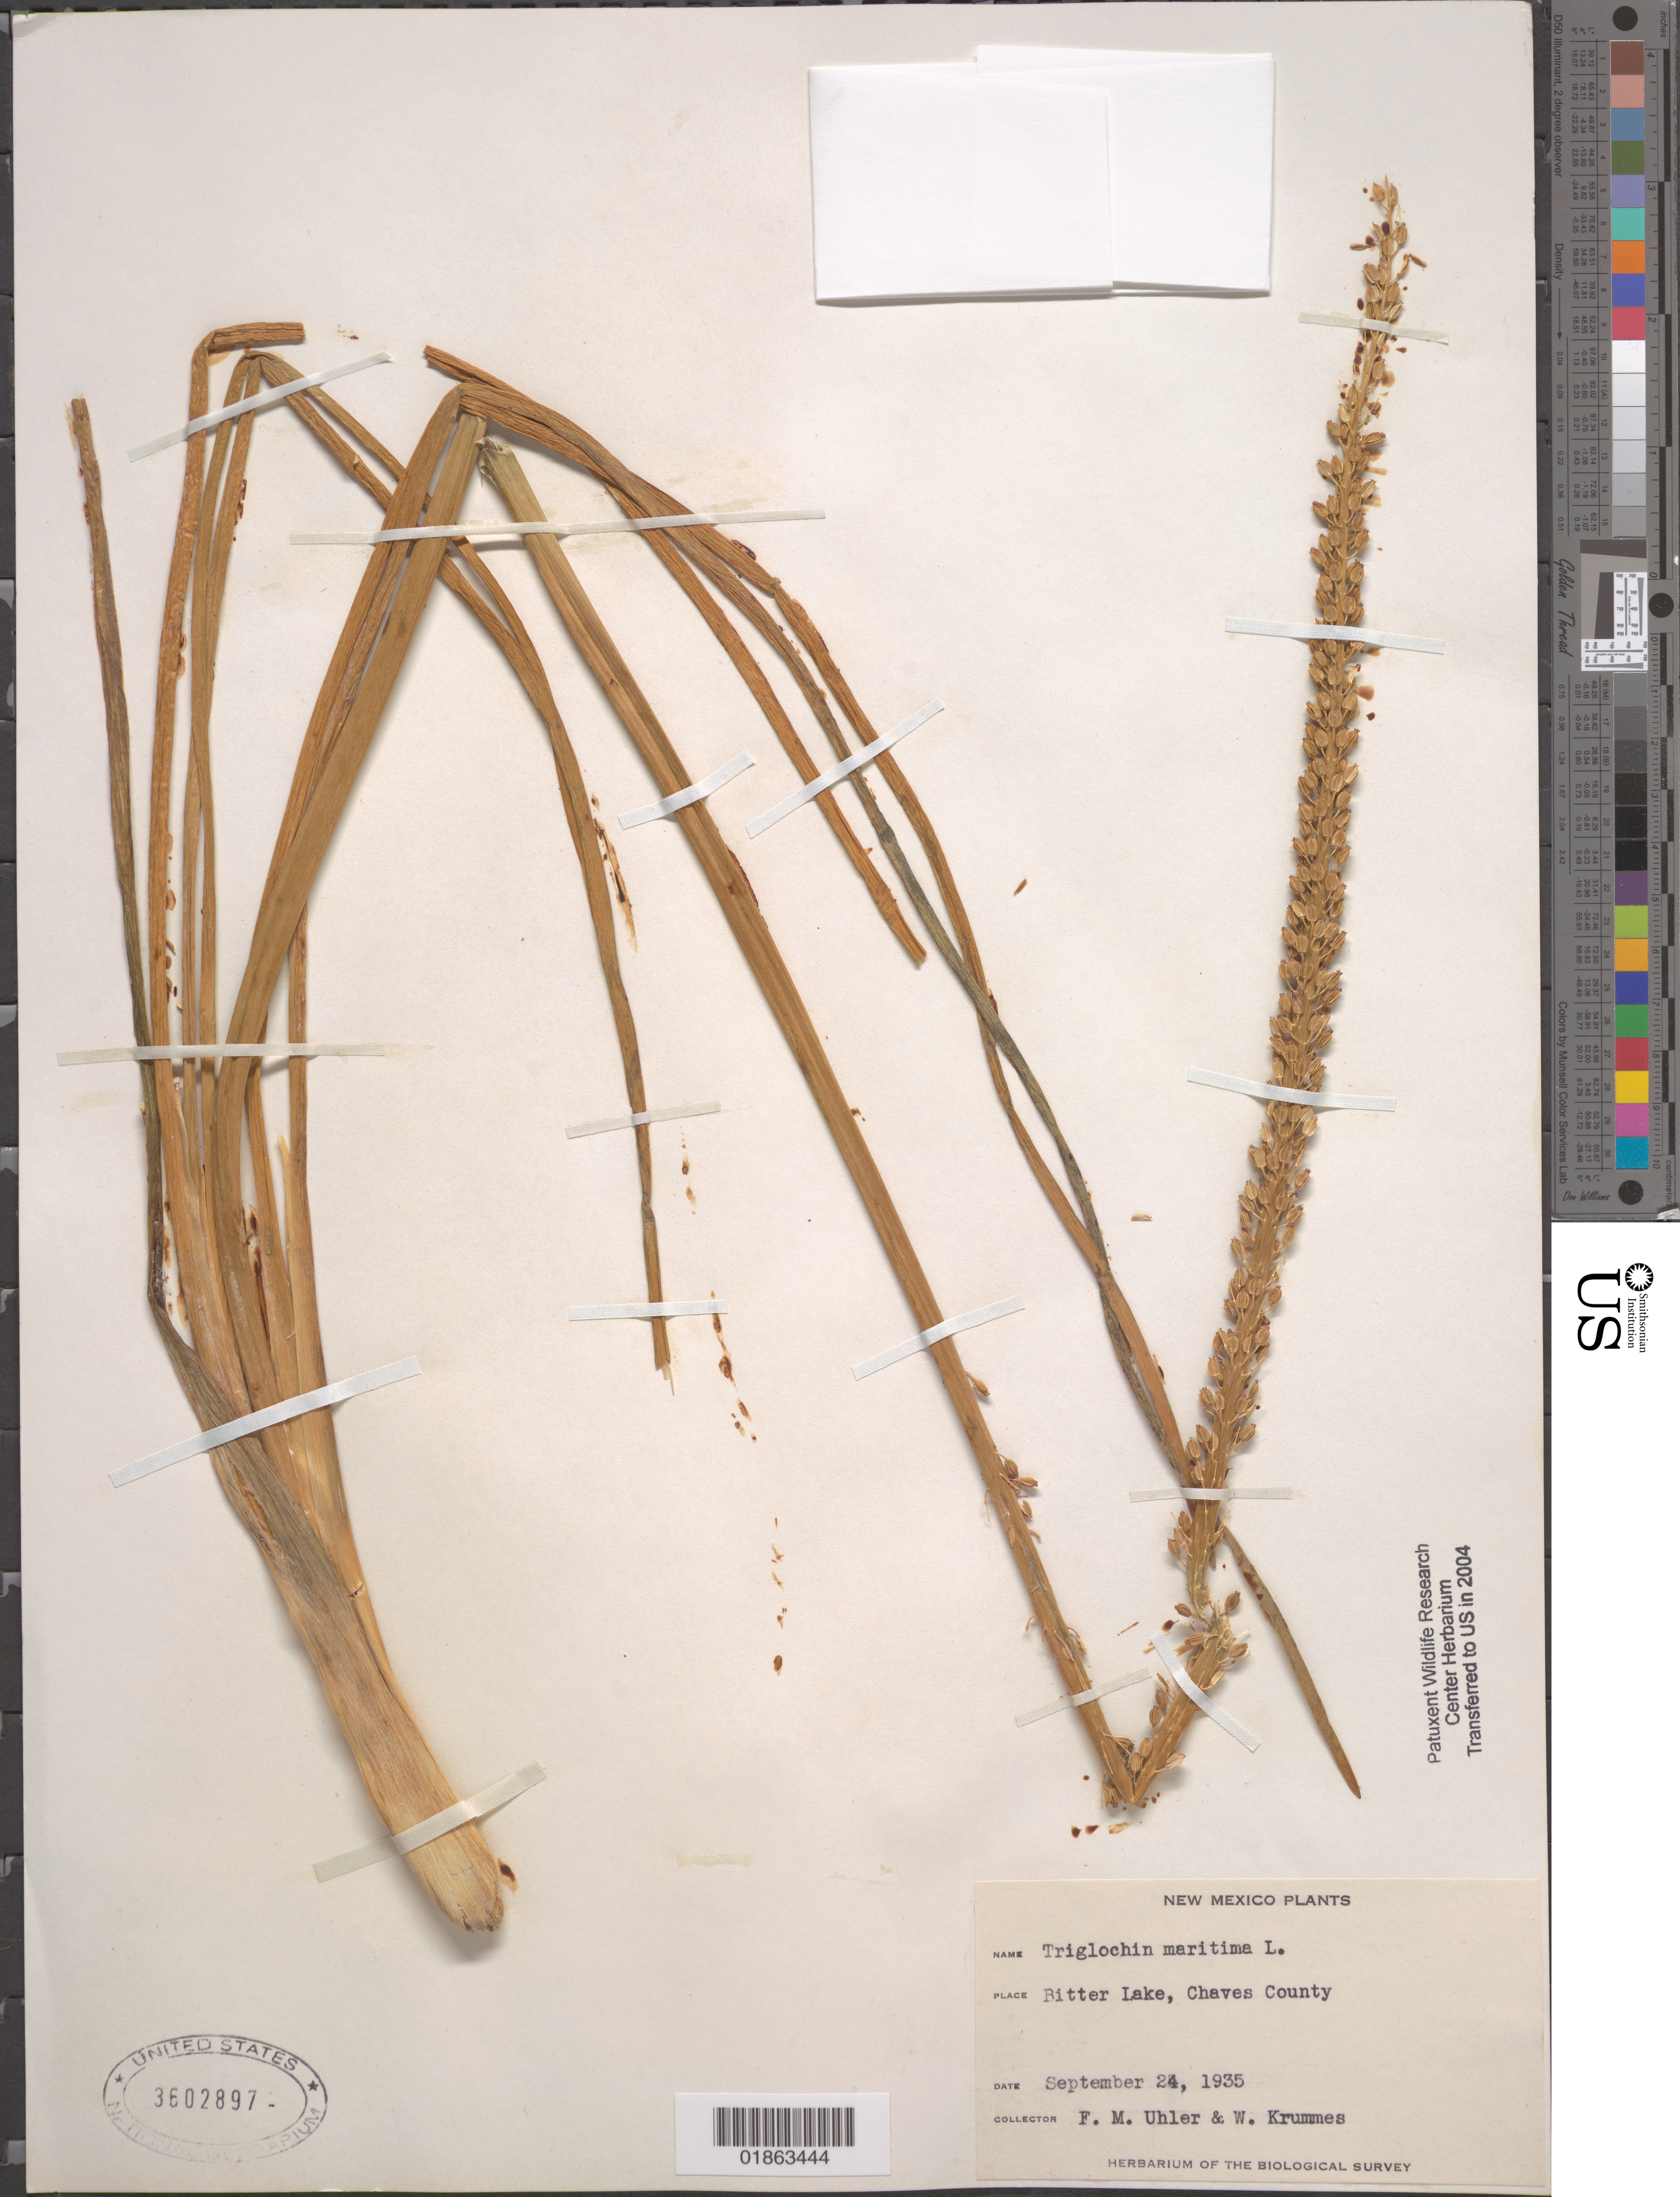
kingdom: Plantae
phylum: Tracheophyta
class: Liliopsida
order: Alismatales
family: Juncaginaceae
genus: Triglochin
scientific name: Triglochin maritima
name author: L.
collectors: F. M. Uhler & W. Krummes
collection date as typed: September 24, 1935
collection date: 1935-09-24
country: United States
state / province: New Mexico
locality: Bitter Lake, Chaves Co.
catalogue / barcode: US 3602897